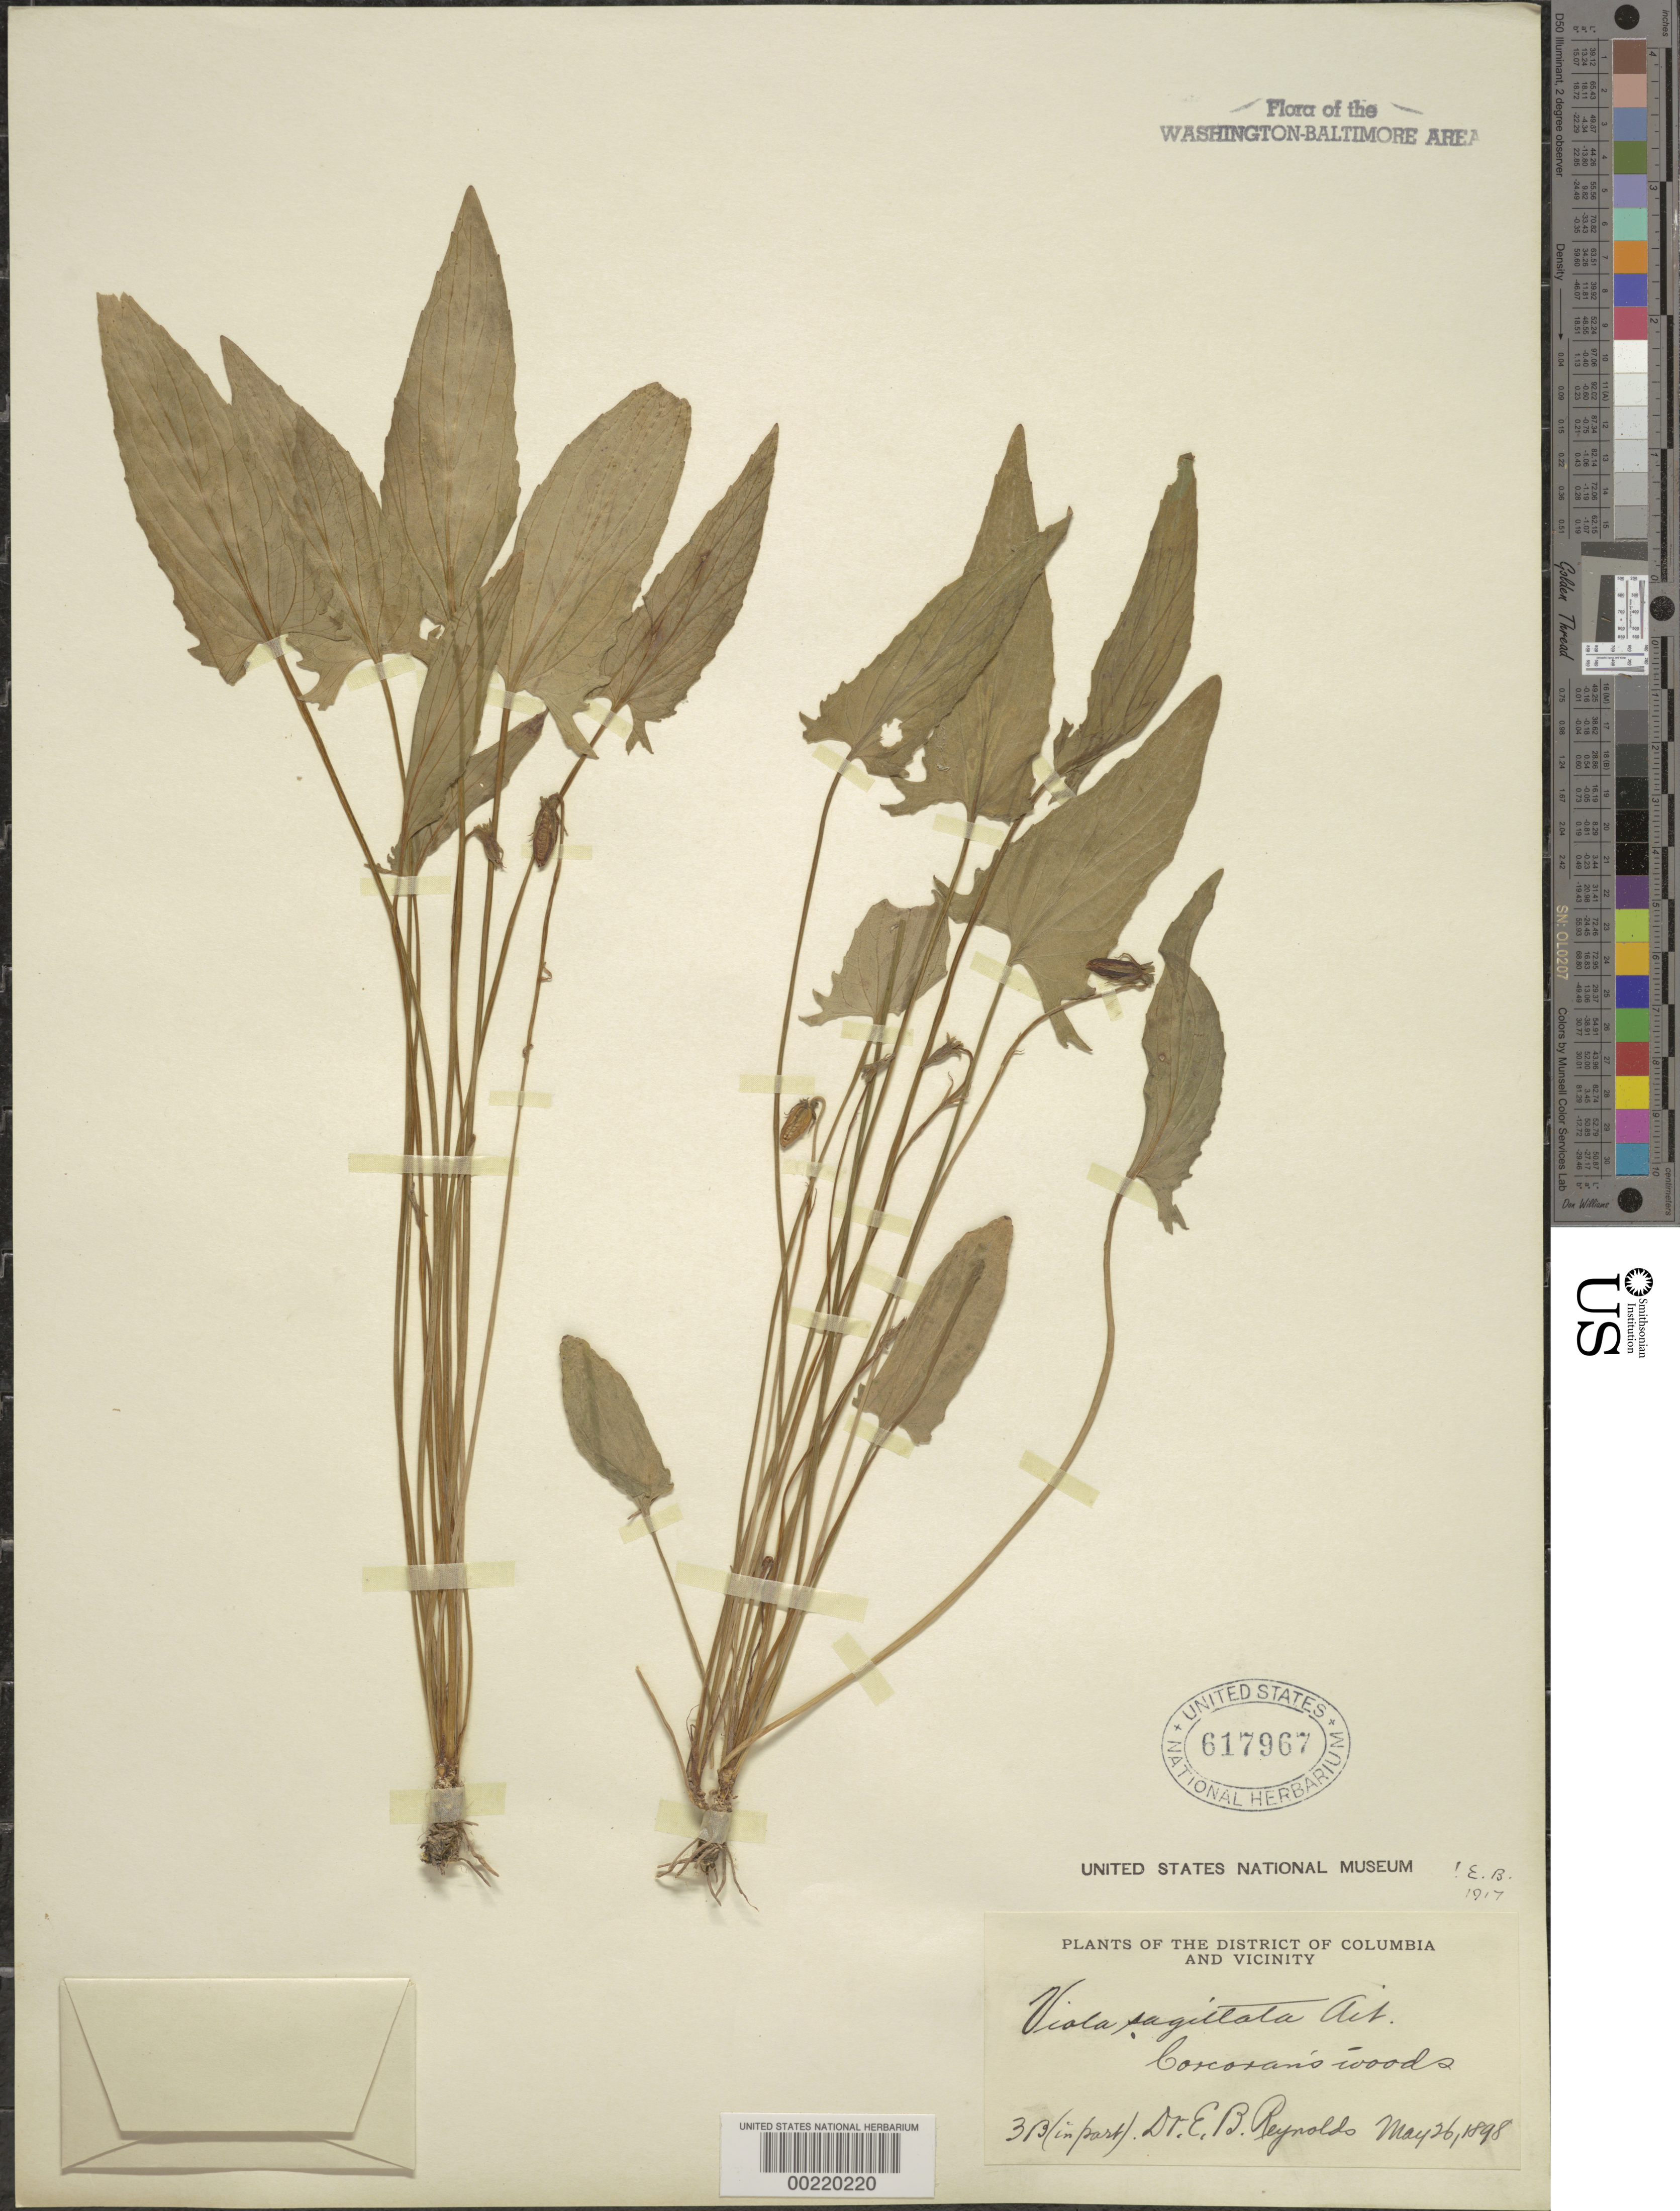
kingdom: Plantae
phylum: Tracheophyta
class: Magnoliopsida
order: Malpighiales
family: Violaceae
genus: Viola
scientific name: Viola sagittata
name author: Aiton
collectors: E. Reynolds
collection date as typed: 26 May 1898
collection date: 1898-05-26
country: United States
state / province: District of Columbia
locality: Corcorans Woods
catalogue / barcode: US 617967